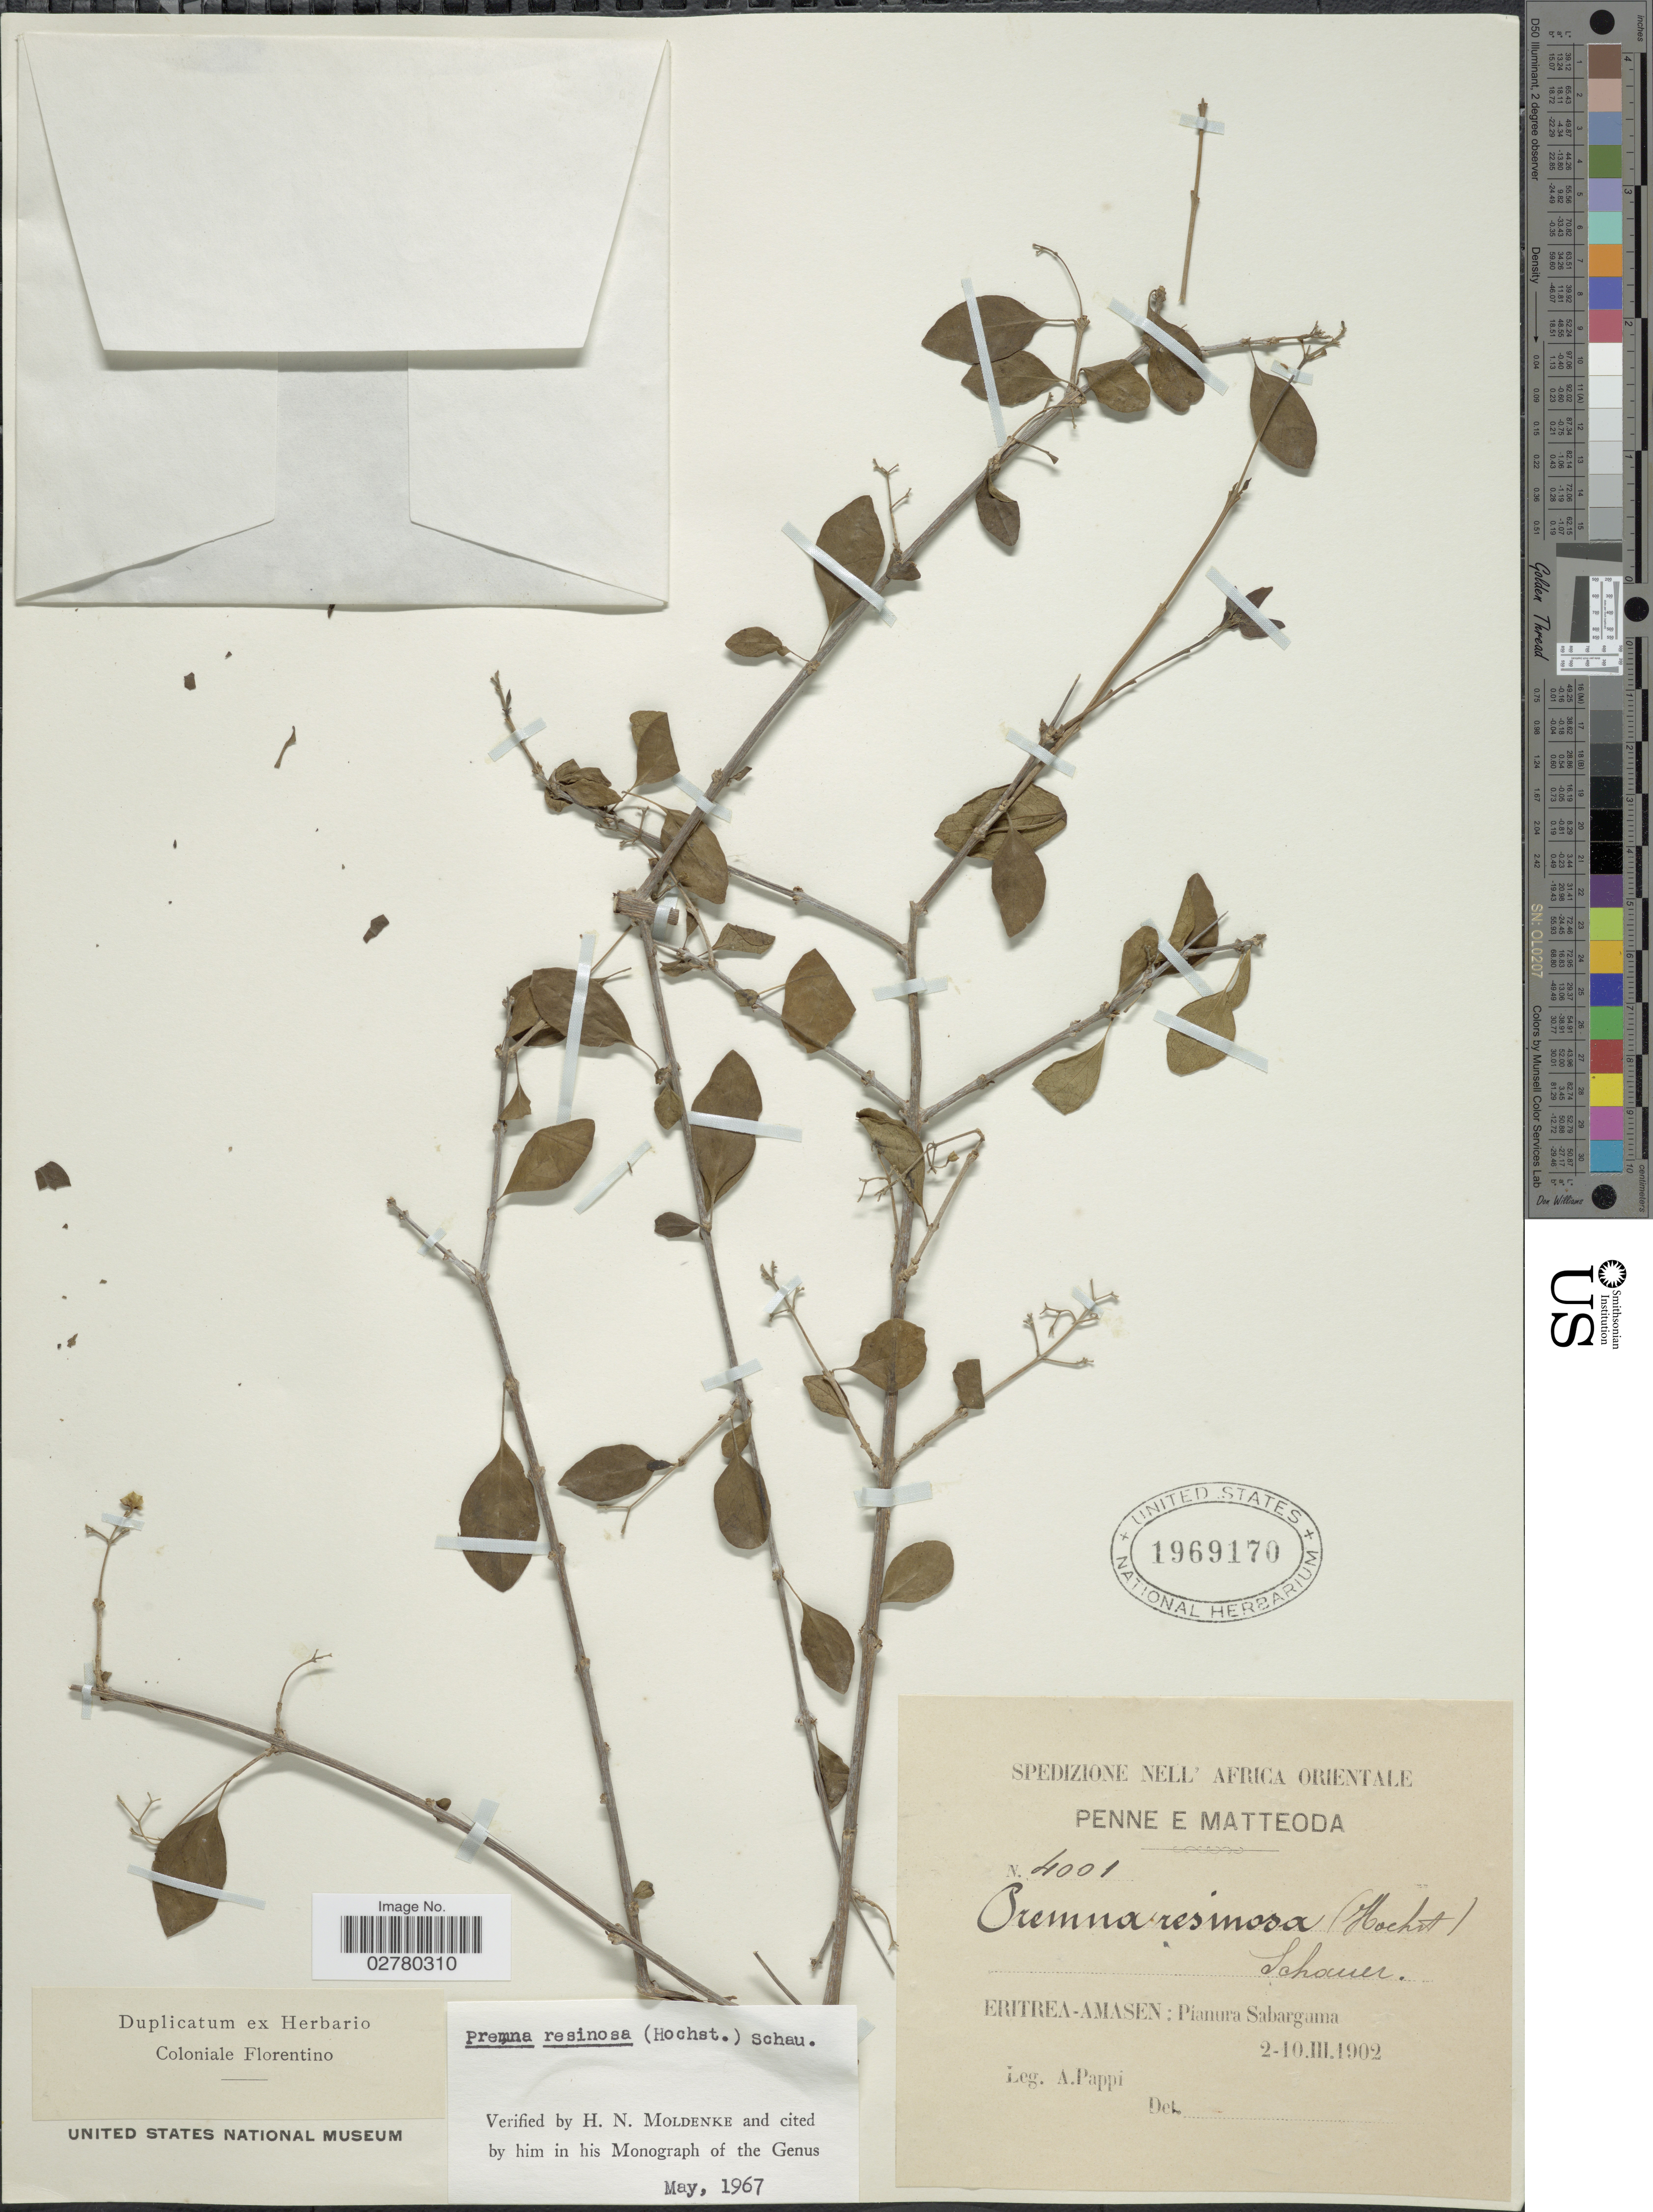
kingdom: Plantae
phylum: Tracheophyta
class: Magnoliopsida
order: Lamiales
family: Lamiaceae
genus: Premna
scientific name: Premna resinosa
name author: Schauer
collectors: A. Pappi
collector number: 4001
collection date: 1902-03-02/1902-03-10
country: Eritrea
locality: Eritrea-Amasen: Pianura Sabargama.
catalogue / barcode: US 1969170